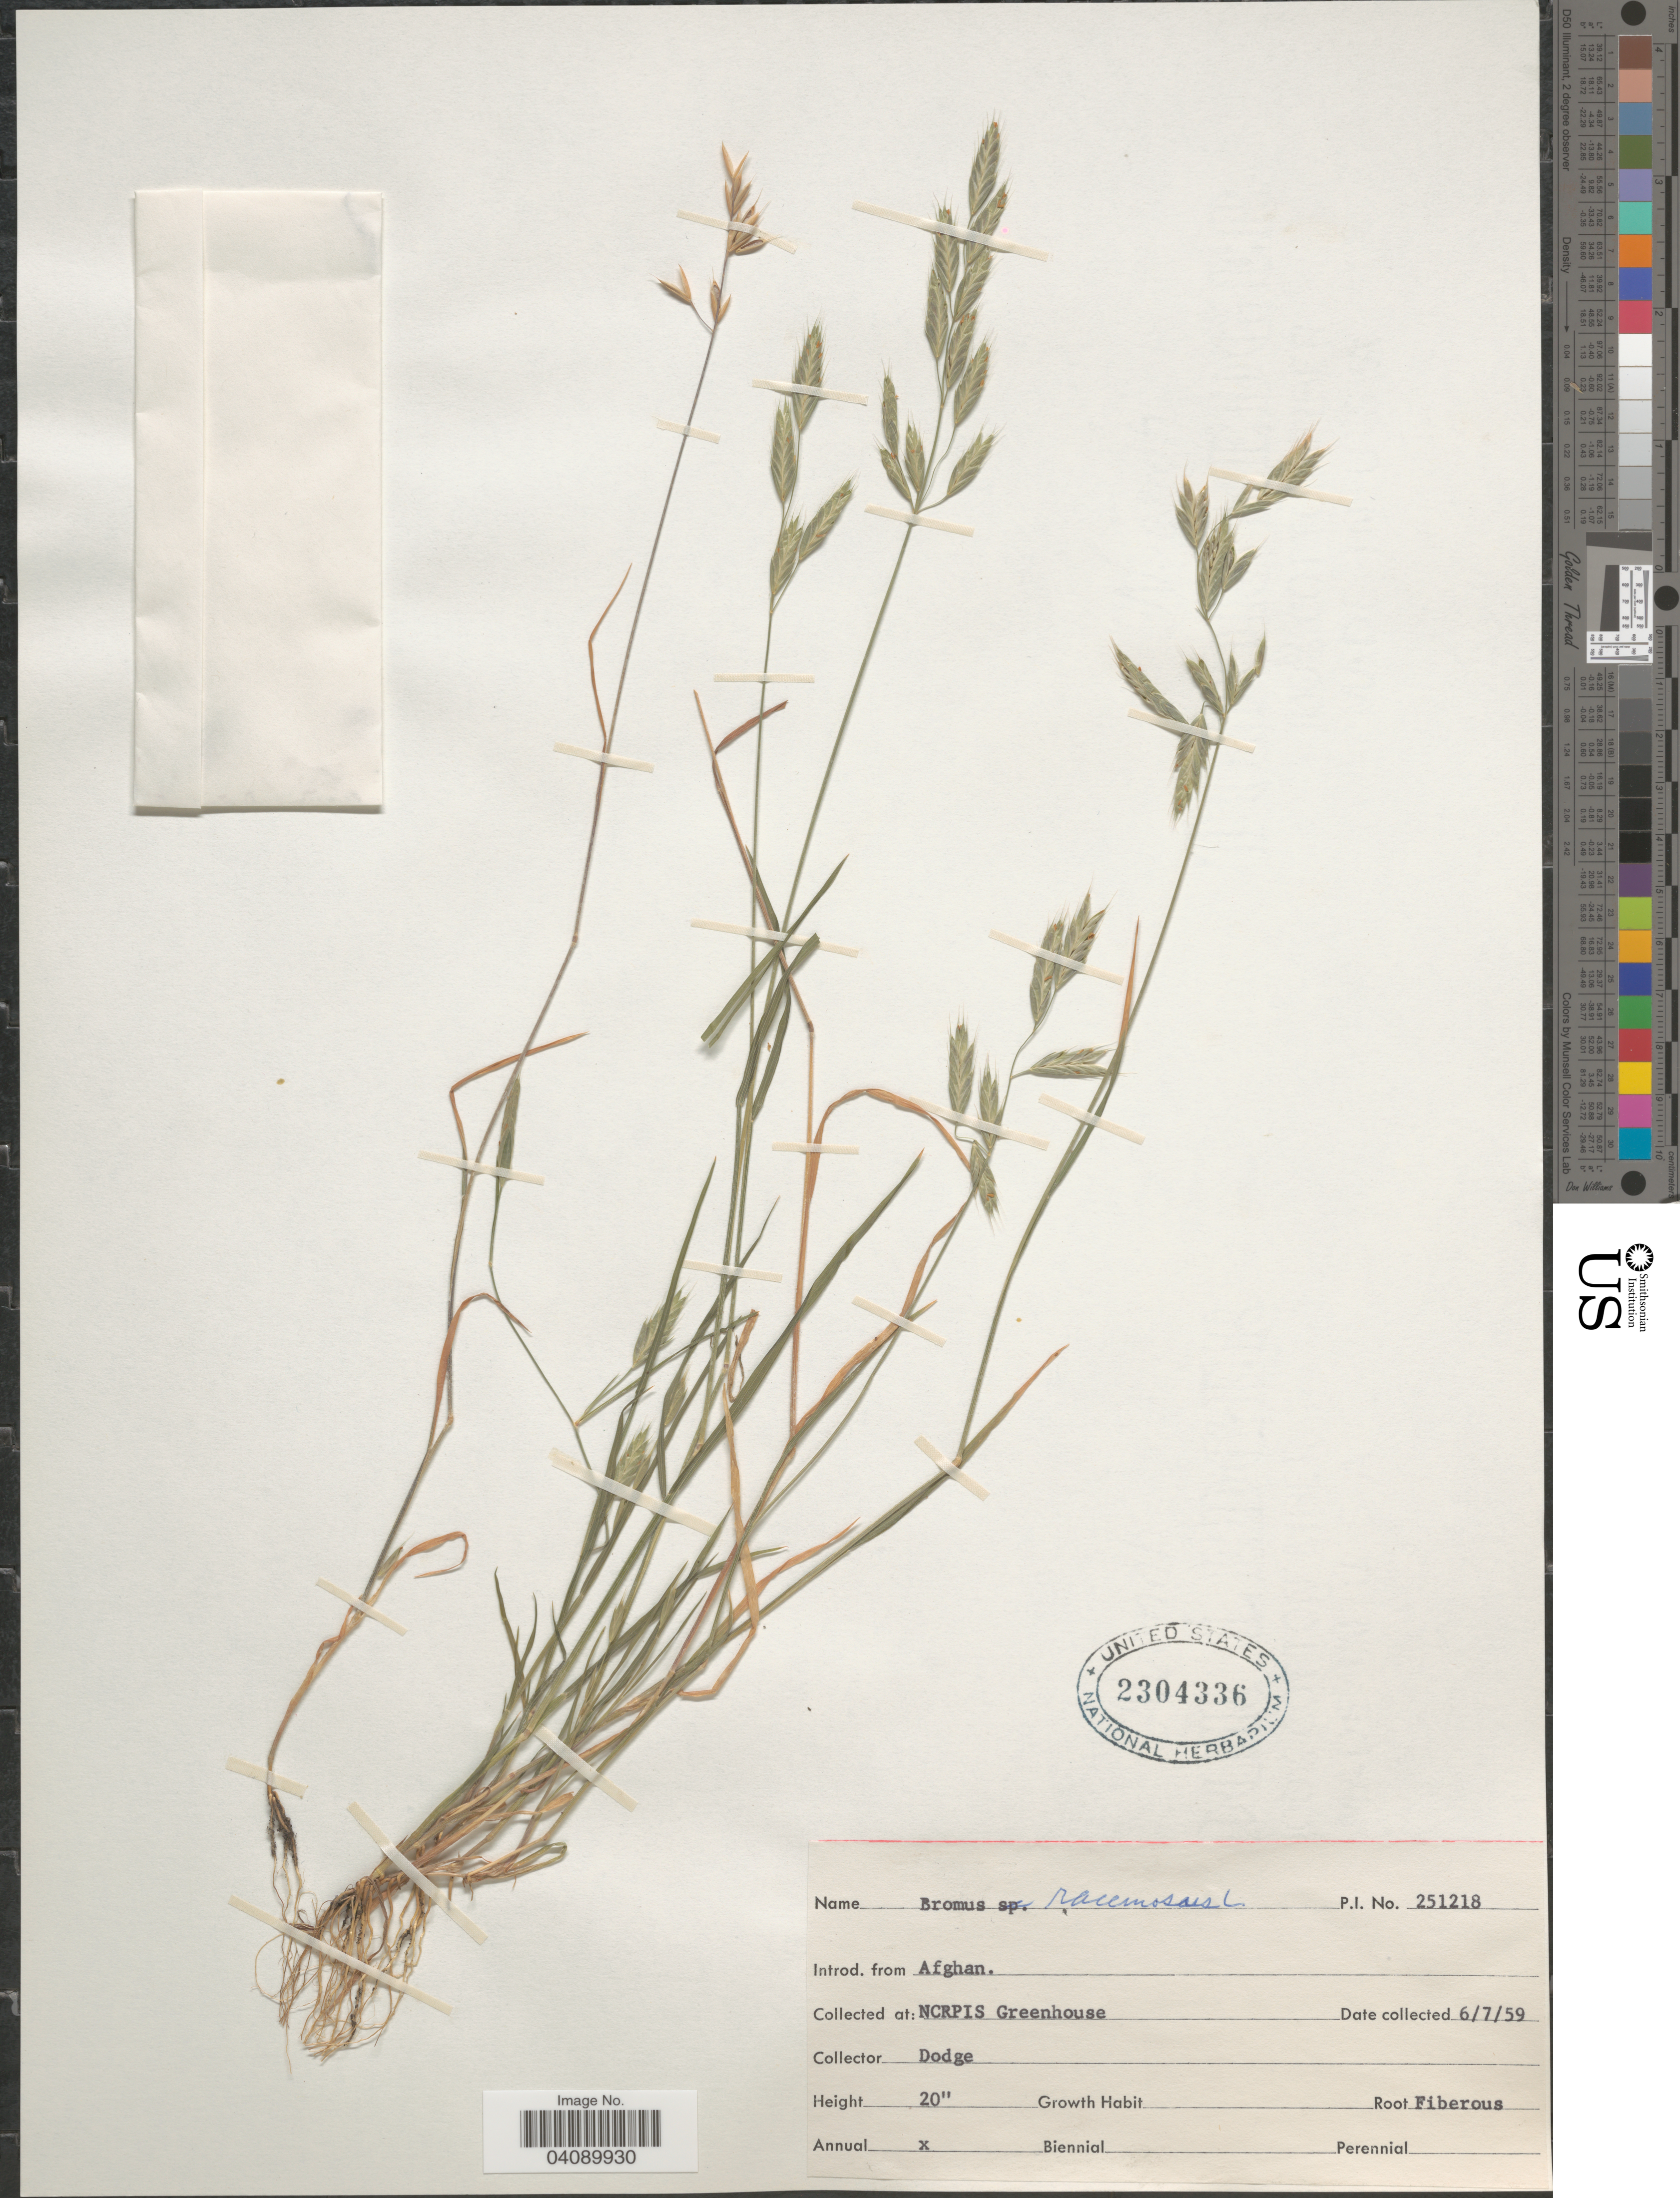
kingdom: Plantae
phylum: Tracheophyta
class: Liliopsida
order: Poales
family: Poaceae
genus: Bromus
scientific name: Bromus racemosus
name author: L.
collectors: -. Dodge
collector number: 251218?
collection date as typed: Transcribed d/m/y: 7/6/59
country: United States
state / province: Iowa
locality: NCRPIS Greenhouse.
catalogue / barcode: US 2304336